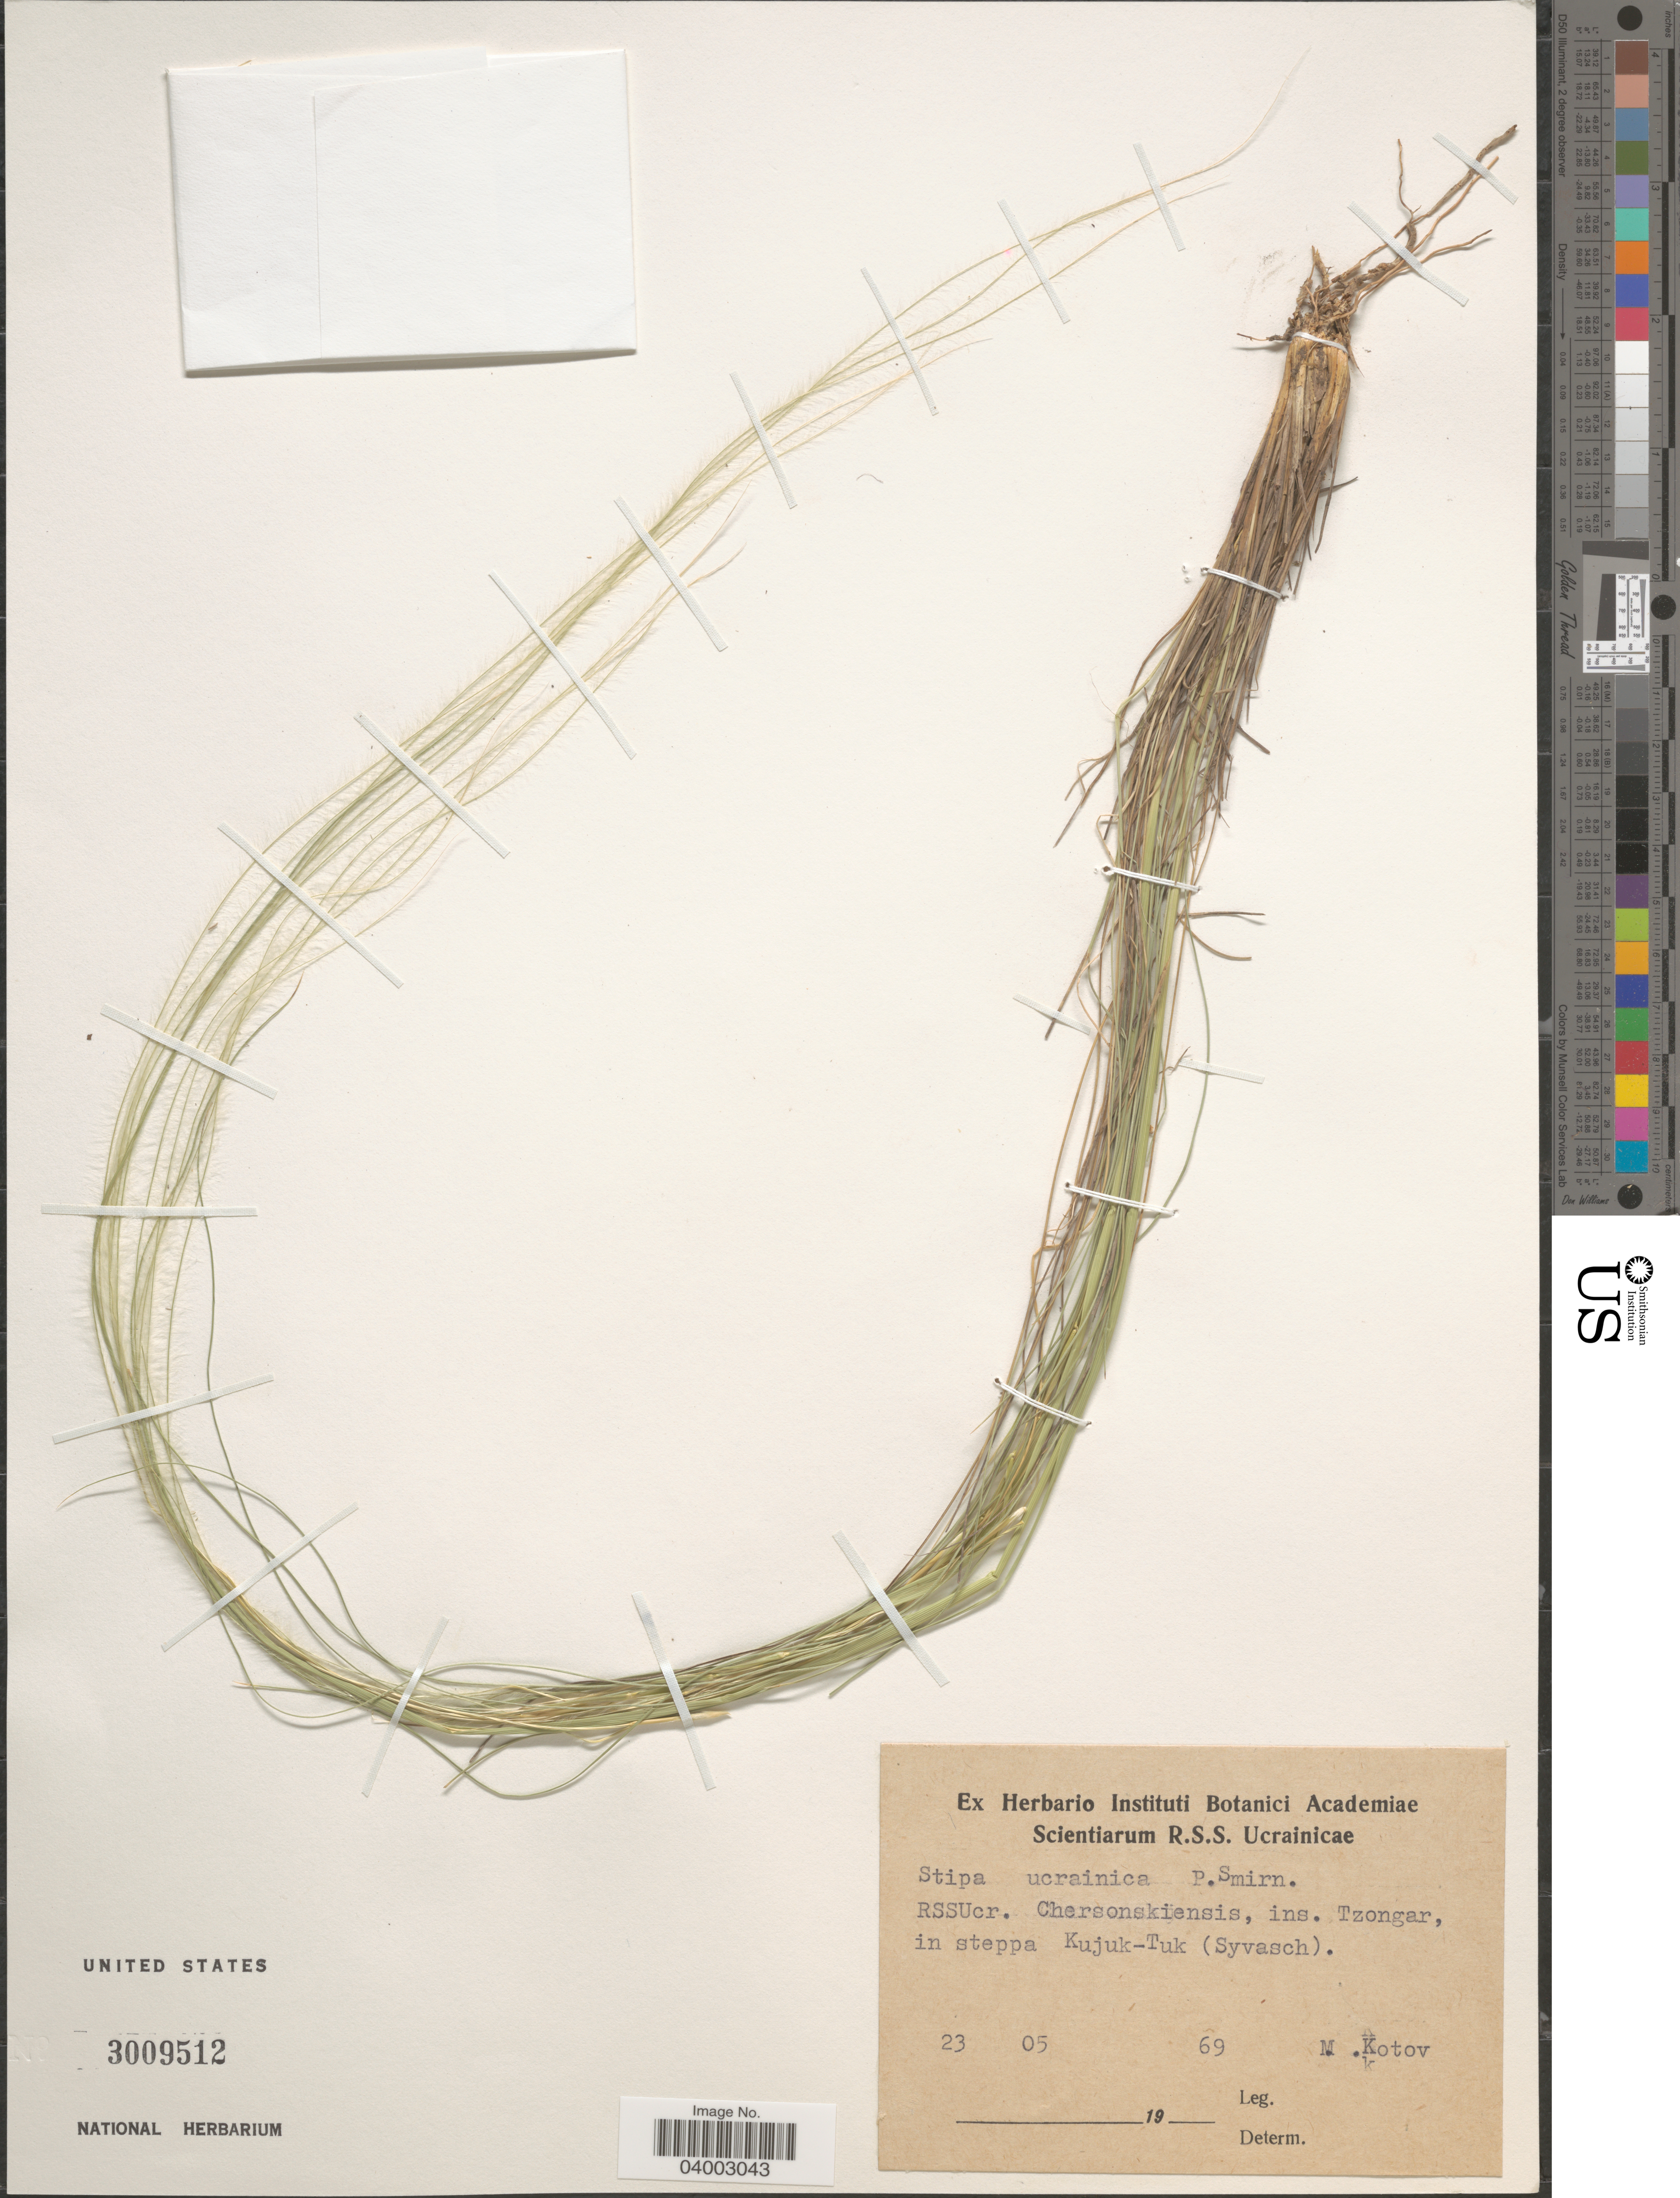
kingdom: Plantae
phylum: Tracheophyta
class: Liliopsida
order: Poales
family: Poaceae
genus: Stipa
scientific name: Stipa ucrainica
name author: P.A. Smirn.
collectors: M. Kotov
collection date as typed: Transcribed d/m/y: 23/5/69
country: Ukraine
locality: RSSUcr. Chersonskiensis, ins. Tzongar, in steppa Kujuk-Tuk (Syvasch).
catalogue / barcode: US 3009512